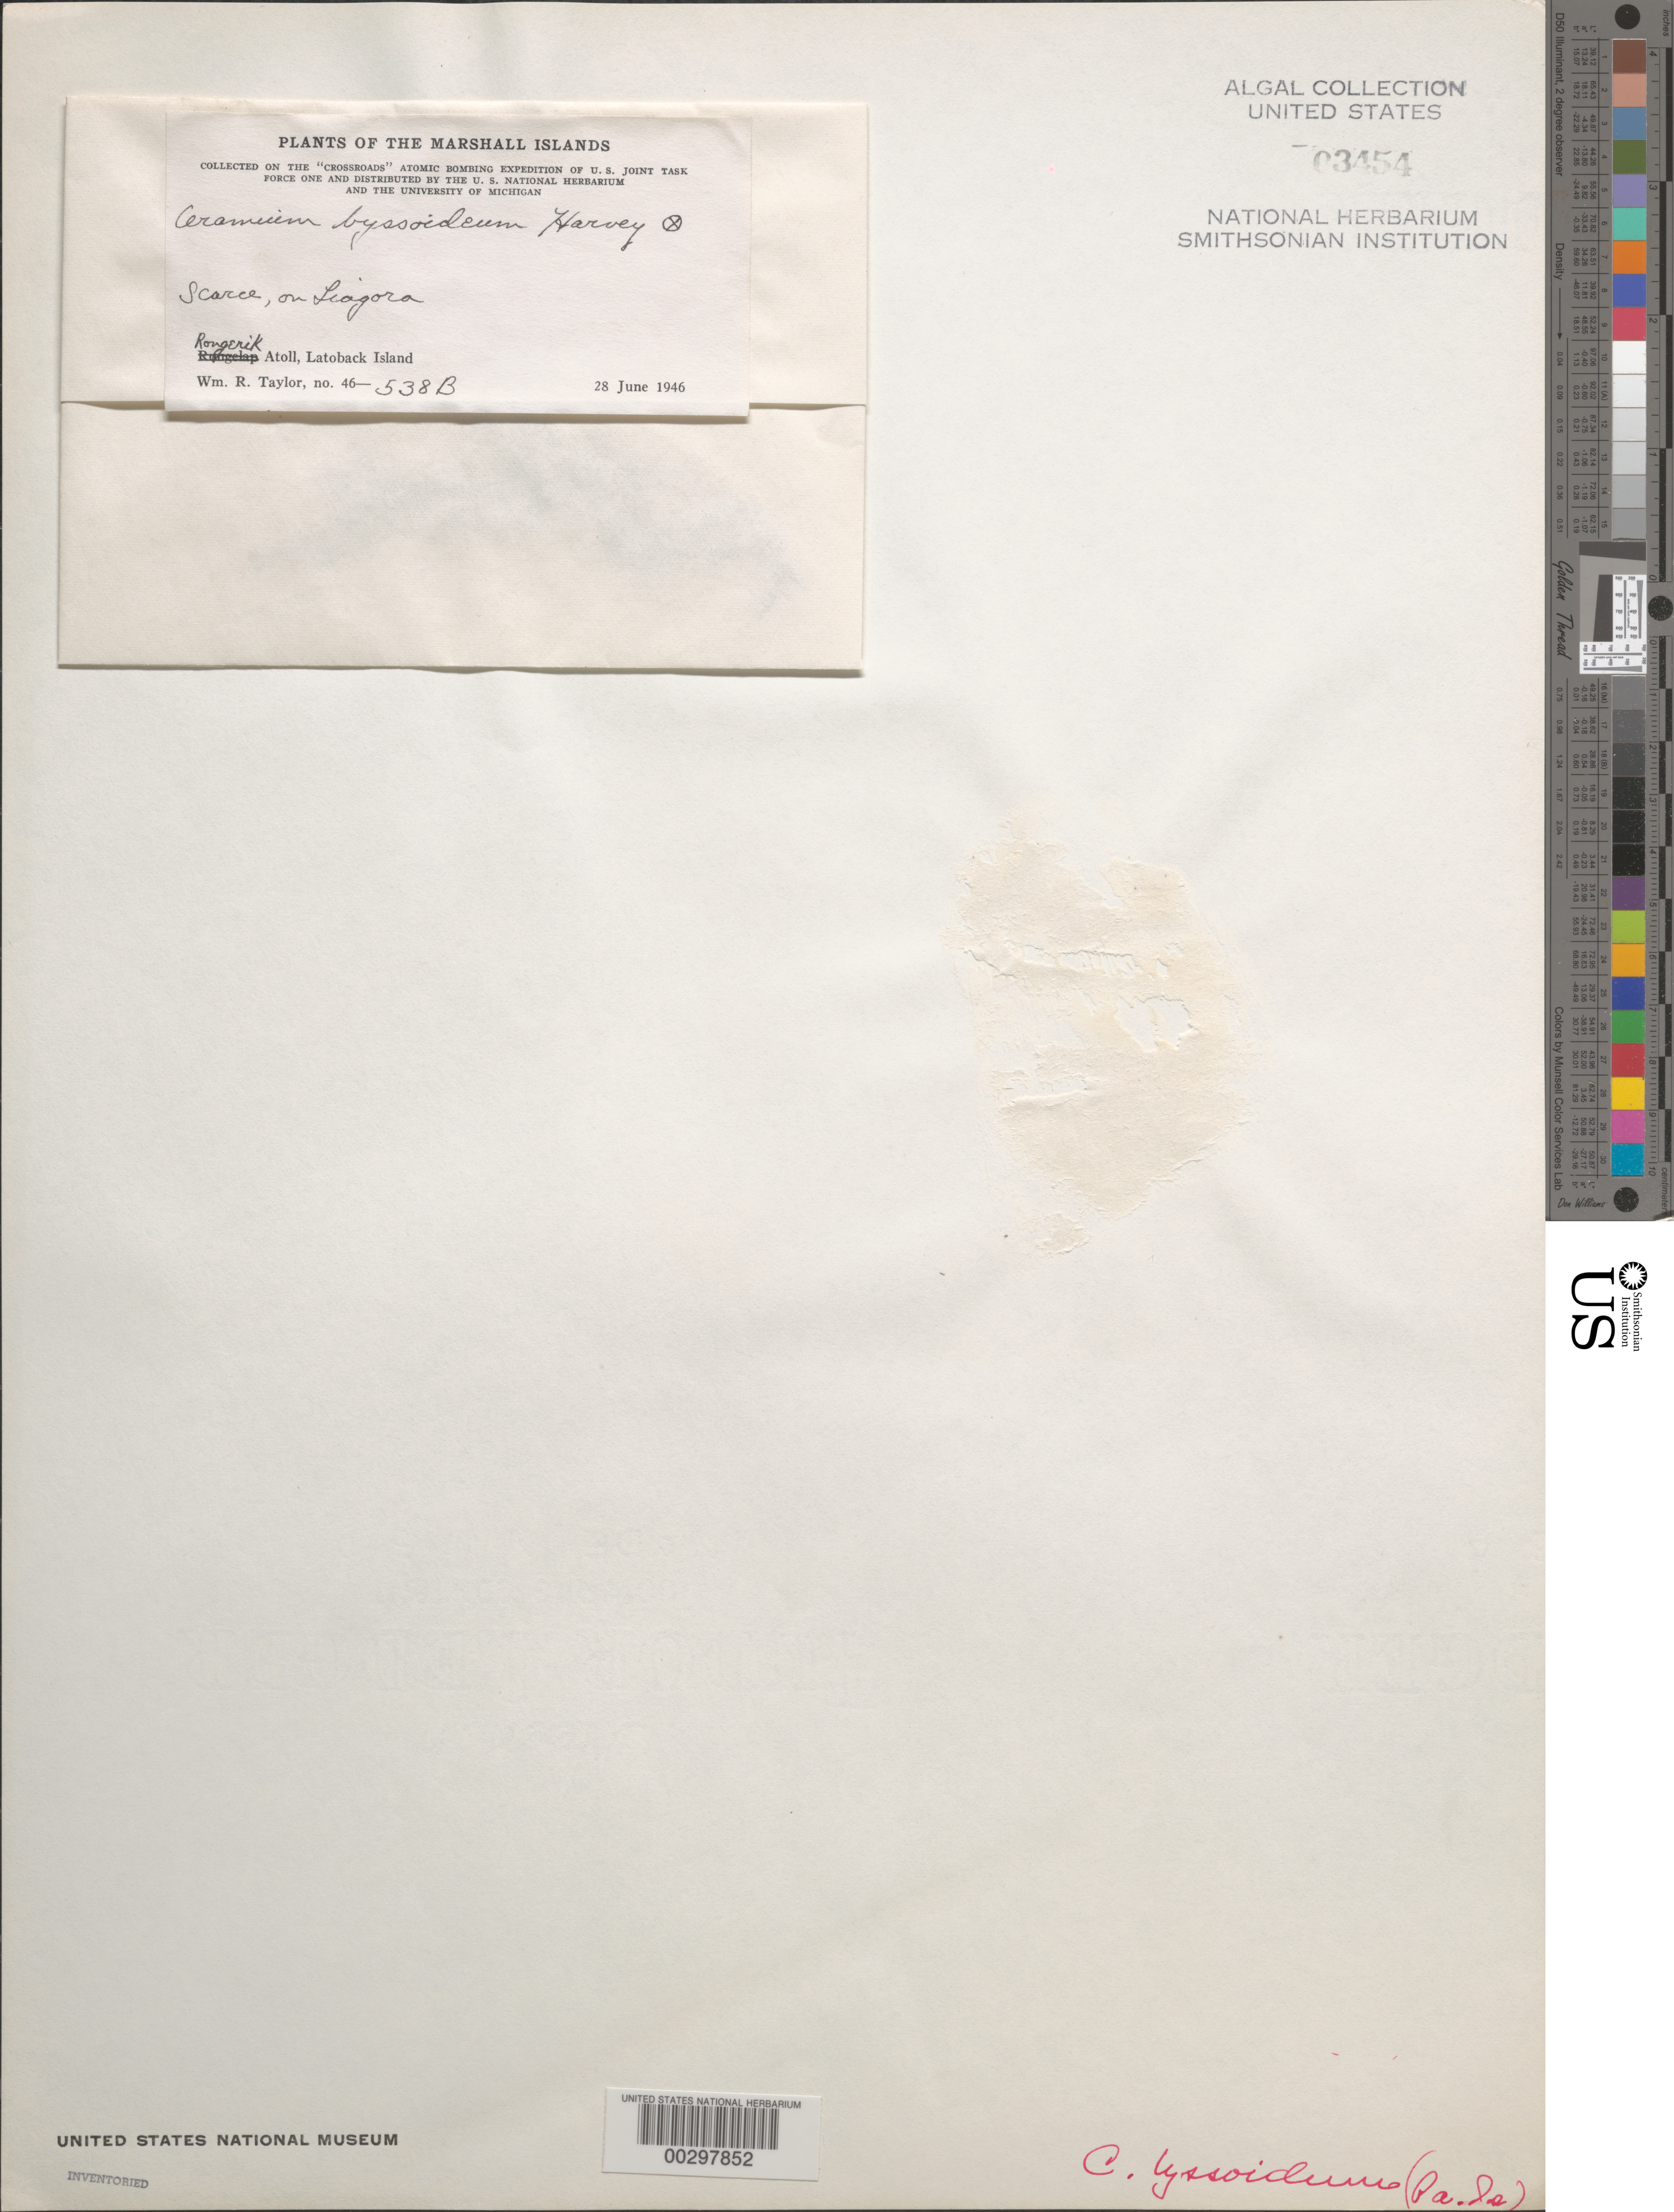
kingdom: Plantae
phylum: Rhodophyta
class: Florideophyceae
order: Ceramiales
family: Ceramiaceae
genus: Ceramium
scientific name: Ceramium byssoideum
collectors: W. R. Taylor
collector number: WRT 46-538b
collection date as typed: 28 Jun 1946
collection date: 1946-06-28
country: Marshall Islands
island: Rongrik [Rongerik] Atoll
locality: Latoback Islet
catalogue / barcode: US 3454